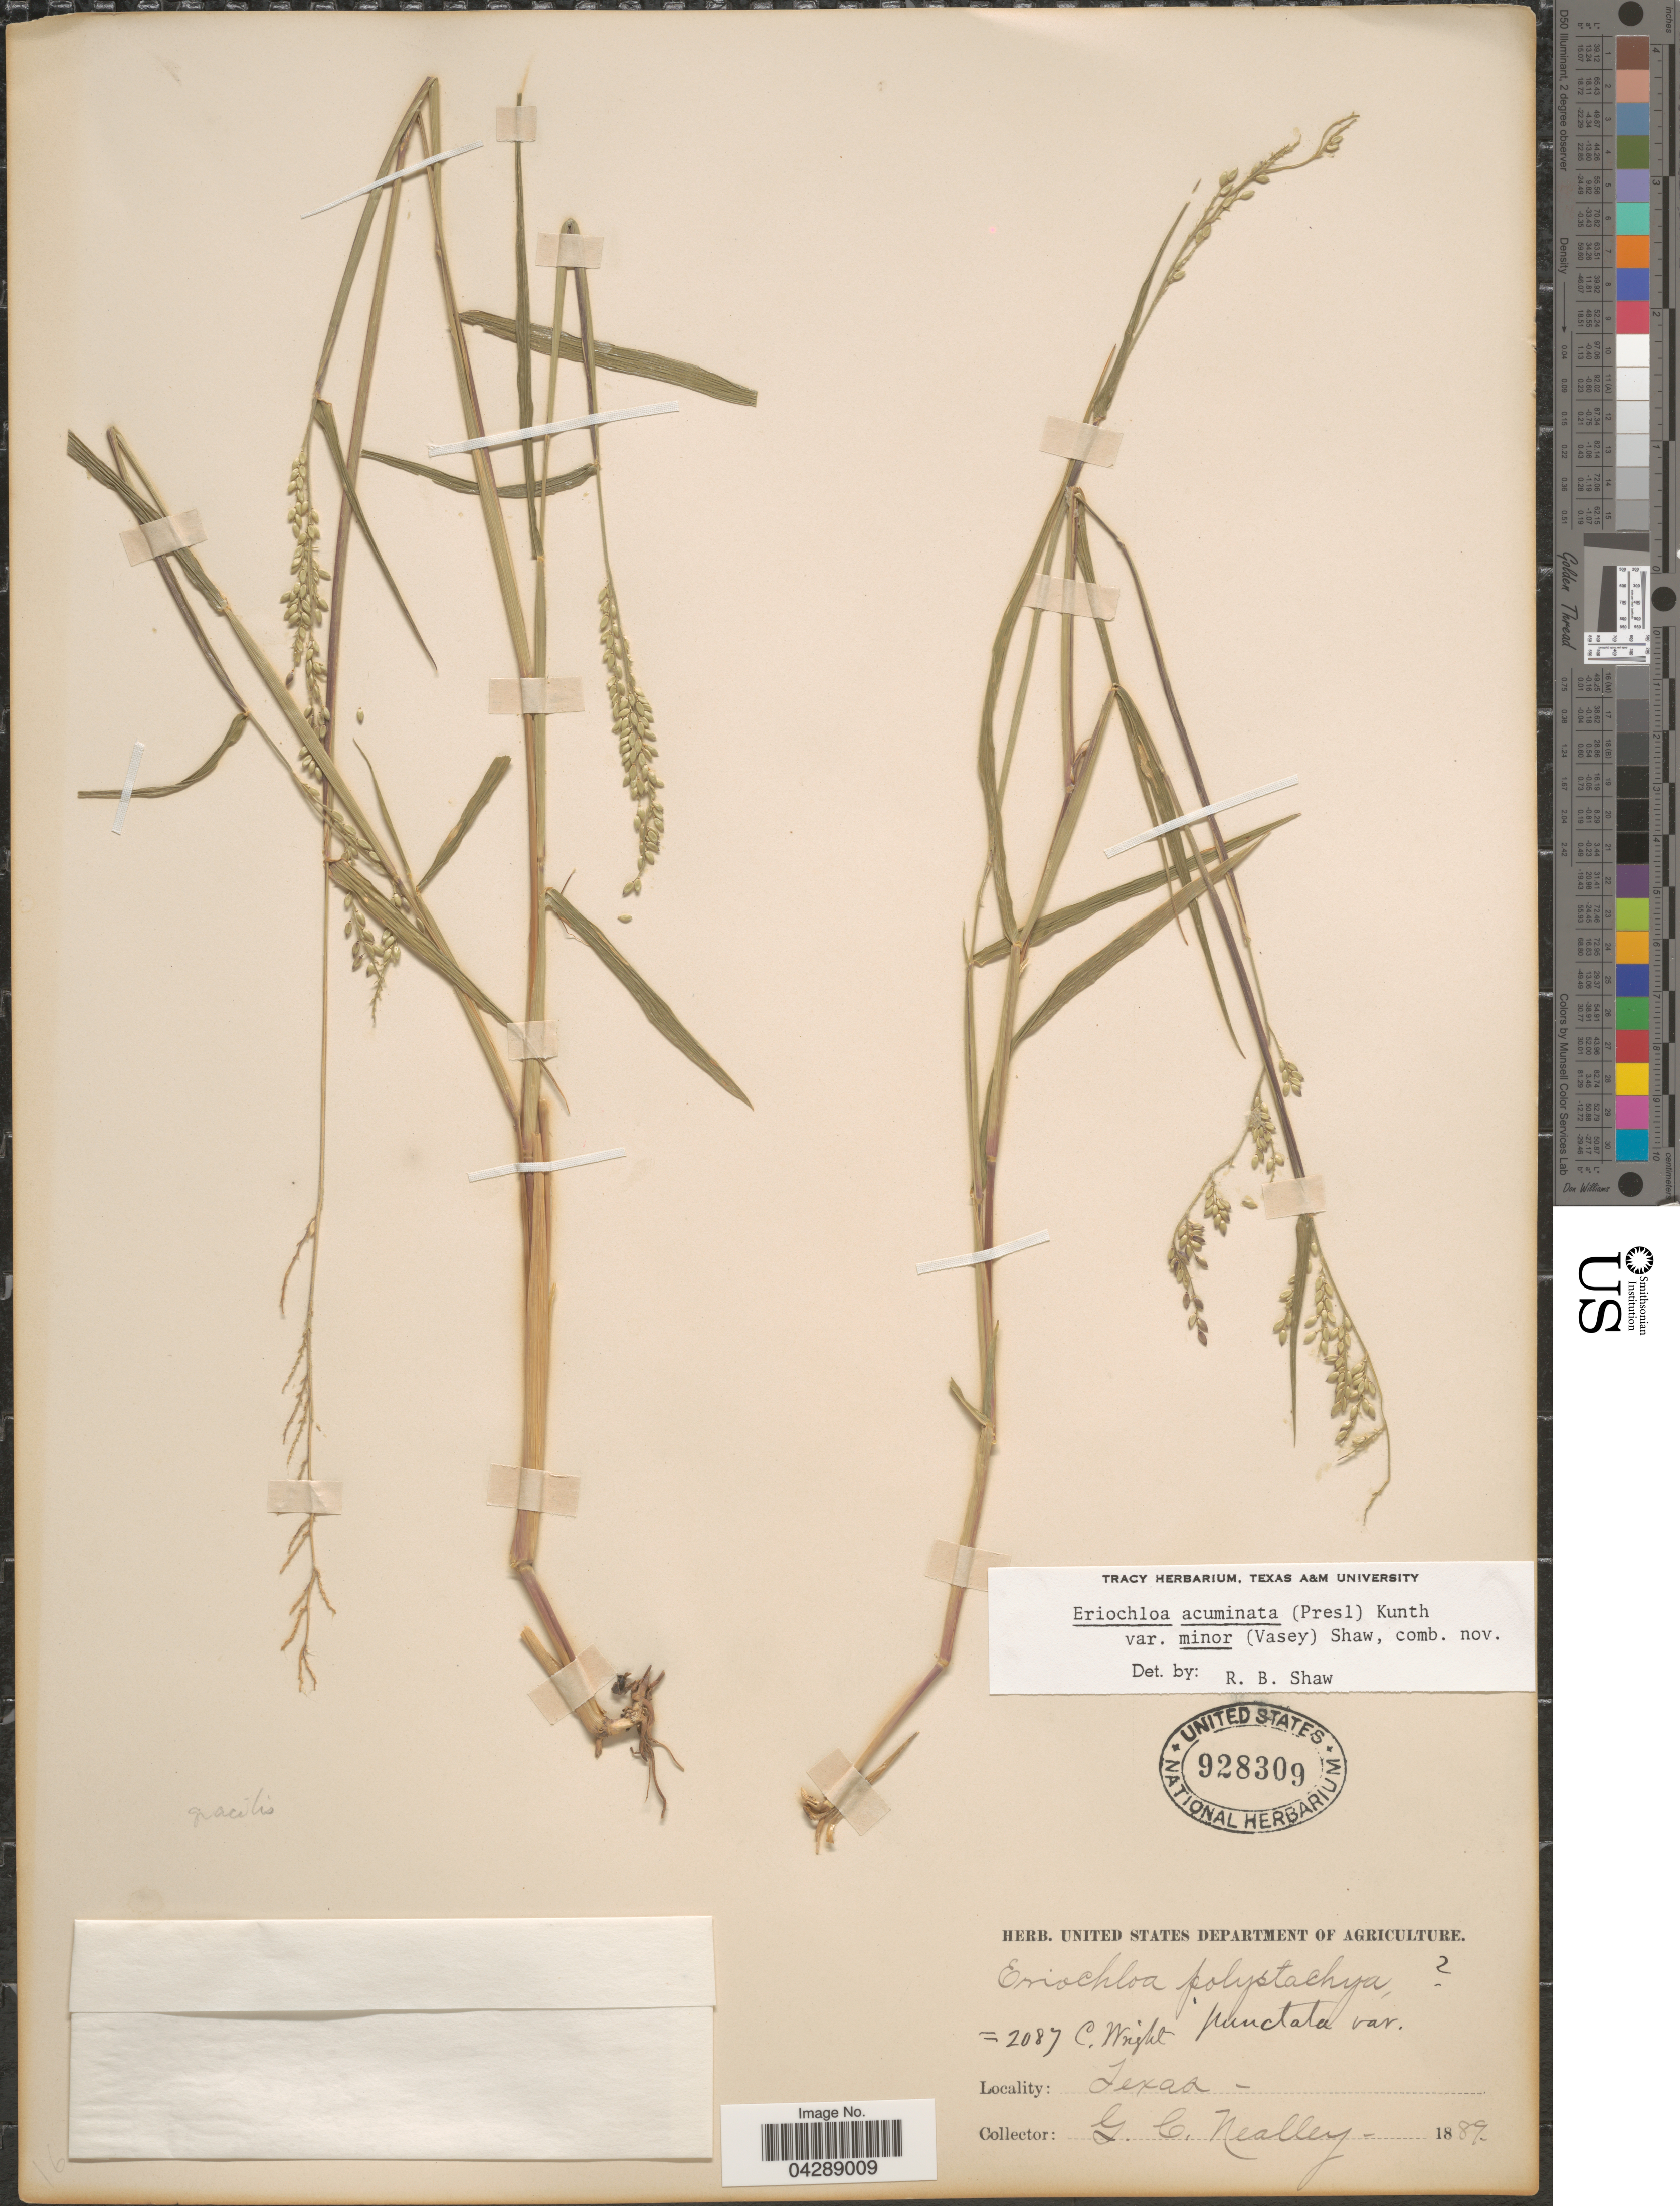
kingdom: Plantae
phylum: Tracheophyta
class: Liliopsida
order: Poales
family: Poaceae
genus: Eriochloa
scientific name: Eriochloa acuminata var. minor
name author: (Vasey) R.B. Shaw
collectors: G. C. Nealley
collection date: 1889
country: United States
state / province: Texas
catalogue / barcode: US 928309